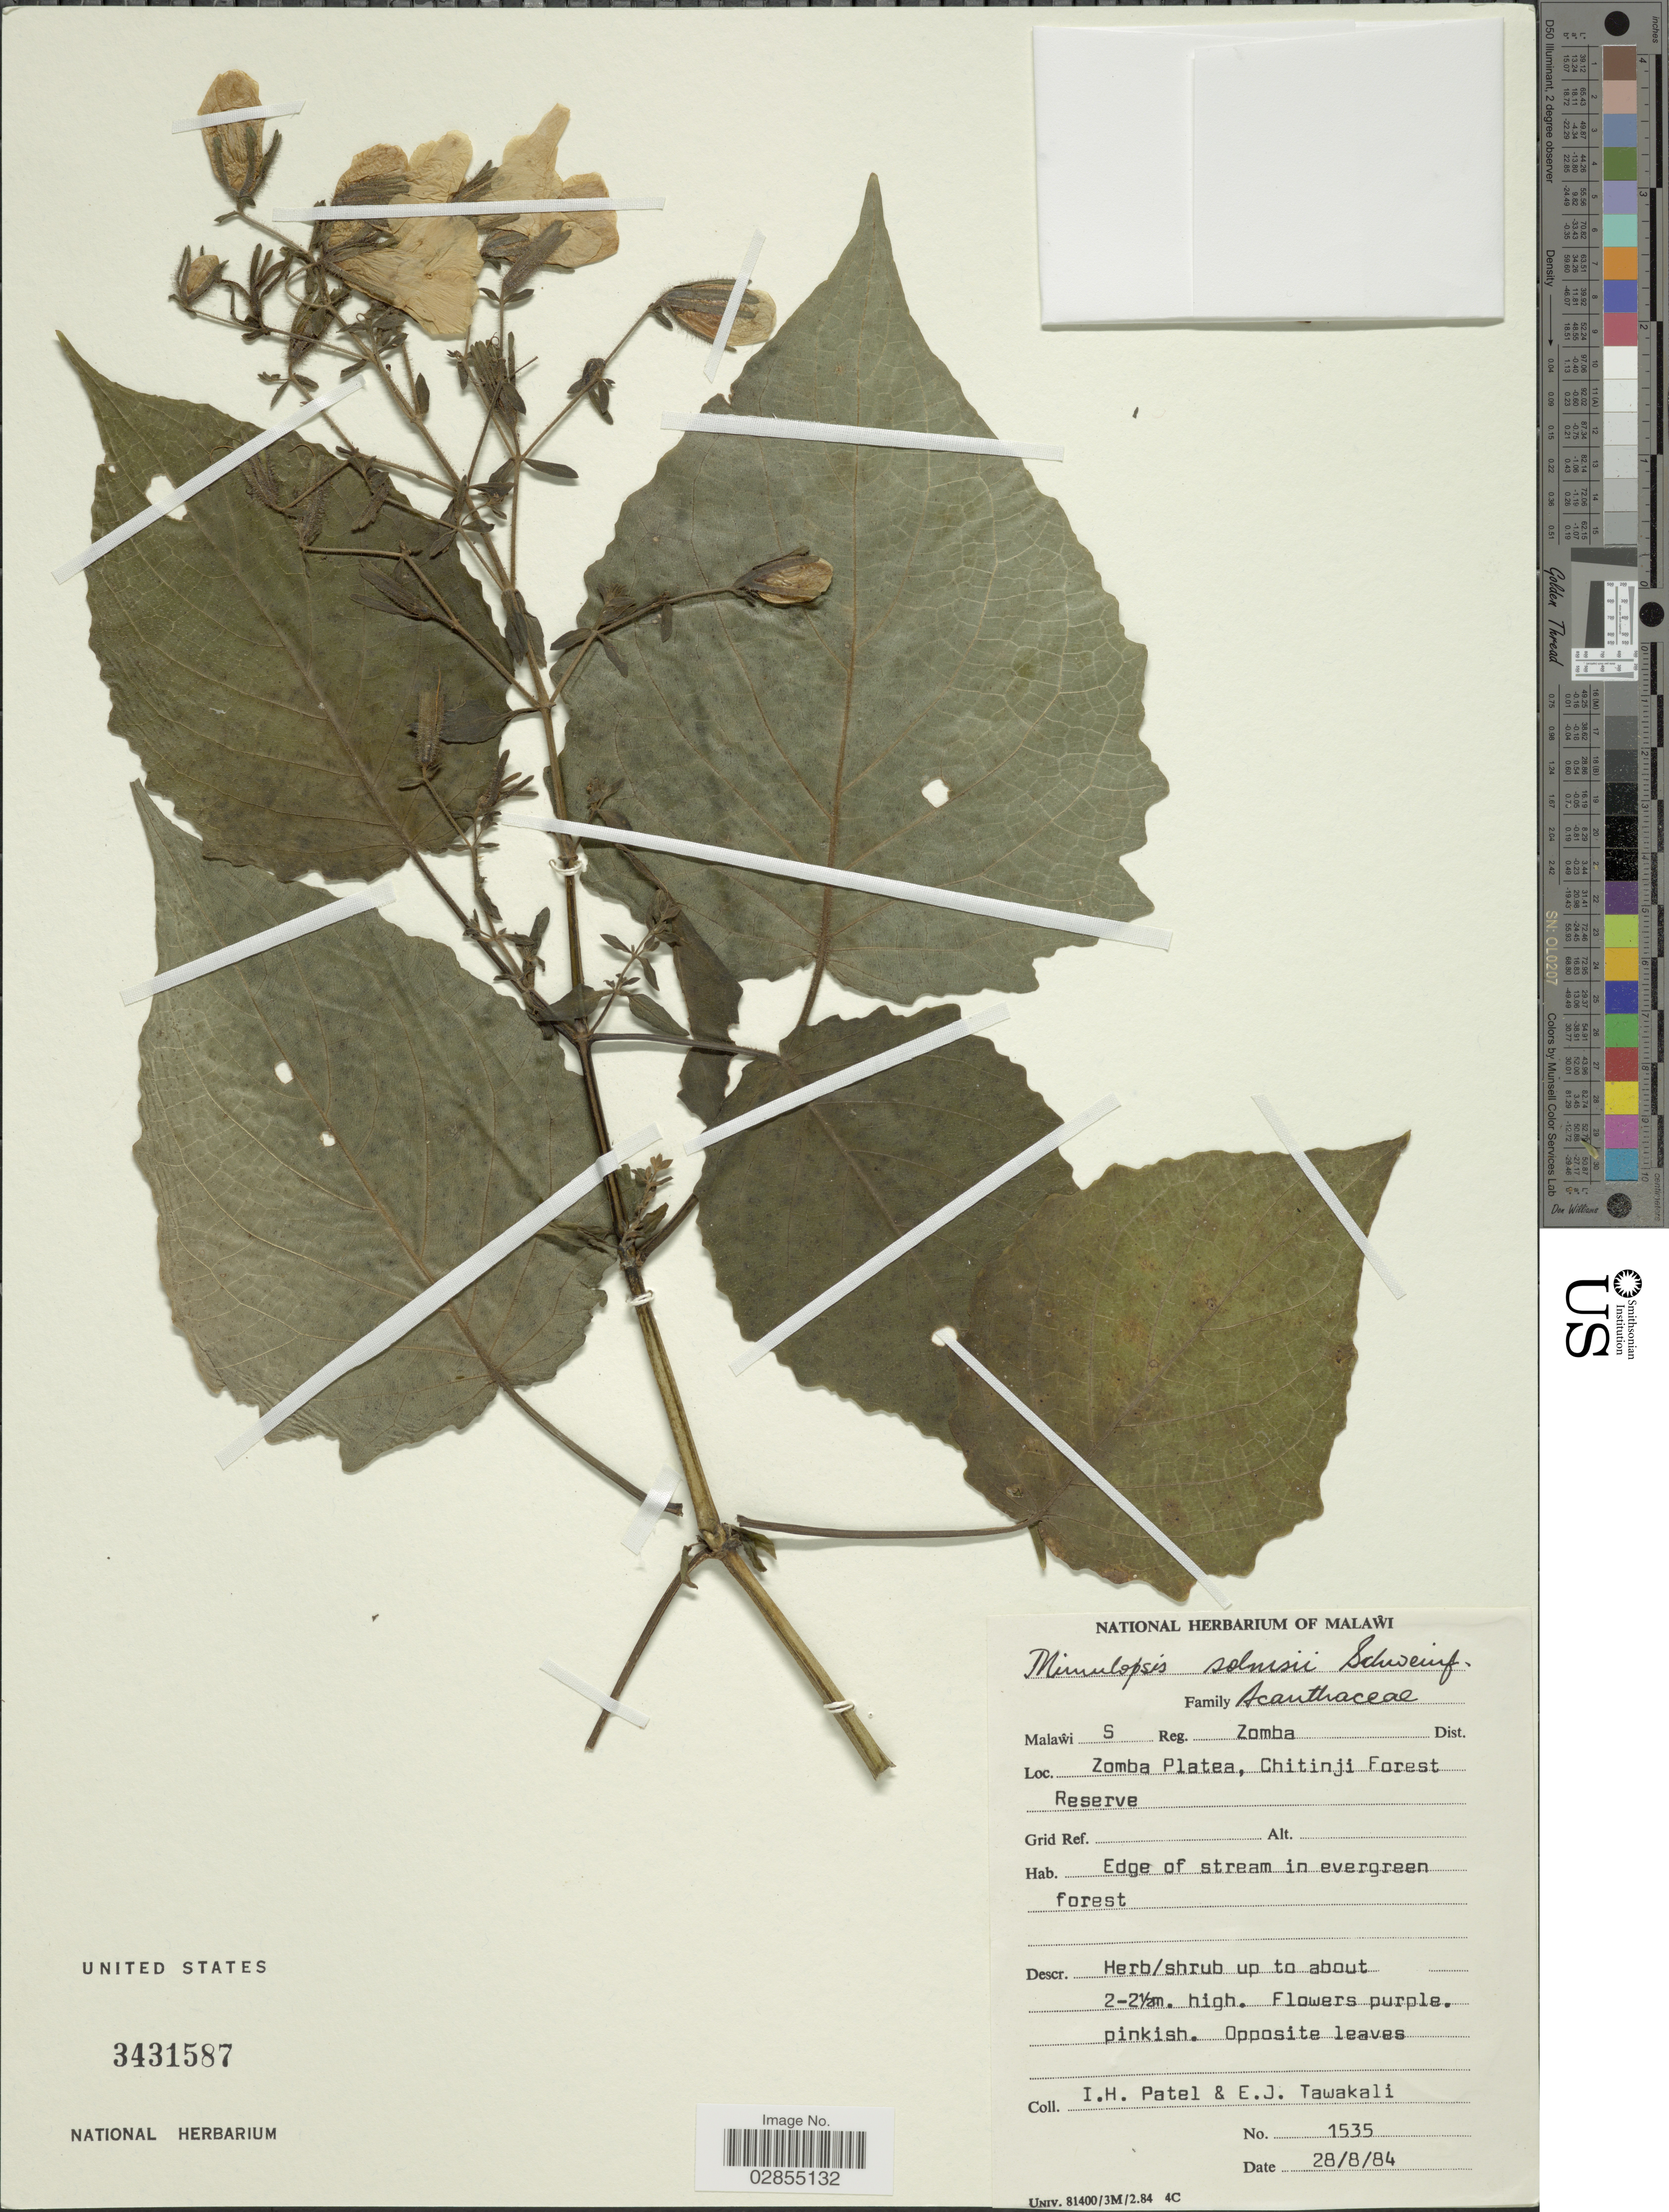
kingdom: Plantae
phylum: Tracheophyta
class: Magnoliopsida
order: Lamiales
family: Acanthaceae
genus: Mimulopsis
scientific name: Mimulopsis solmsii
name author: Schweinf.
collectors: I. Patel & E. Tawakali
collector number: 1535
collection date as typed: Transcribed d/m/y: 28/8/84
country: Malawi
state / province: Southern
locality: S Reg. Zomba Dist. Zomba Platea, Chitinji Forest Reserve.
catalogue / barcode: US 3431587